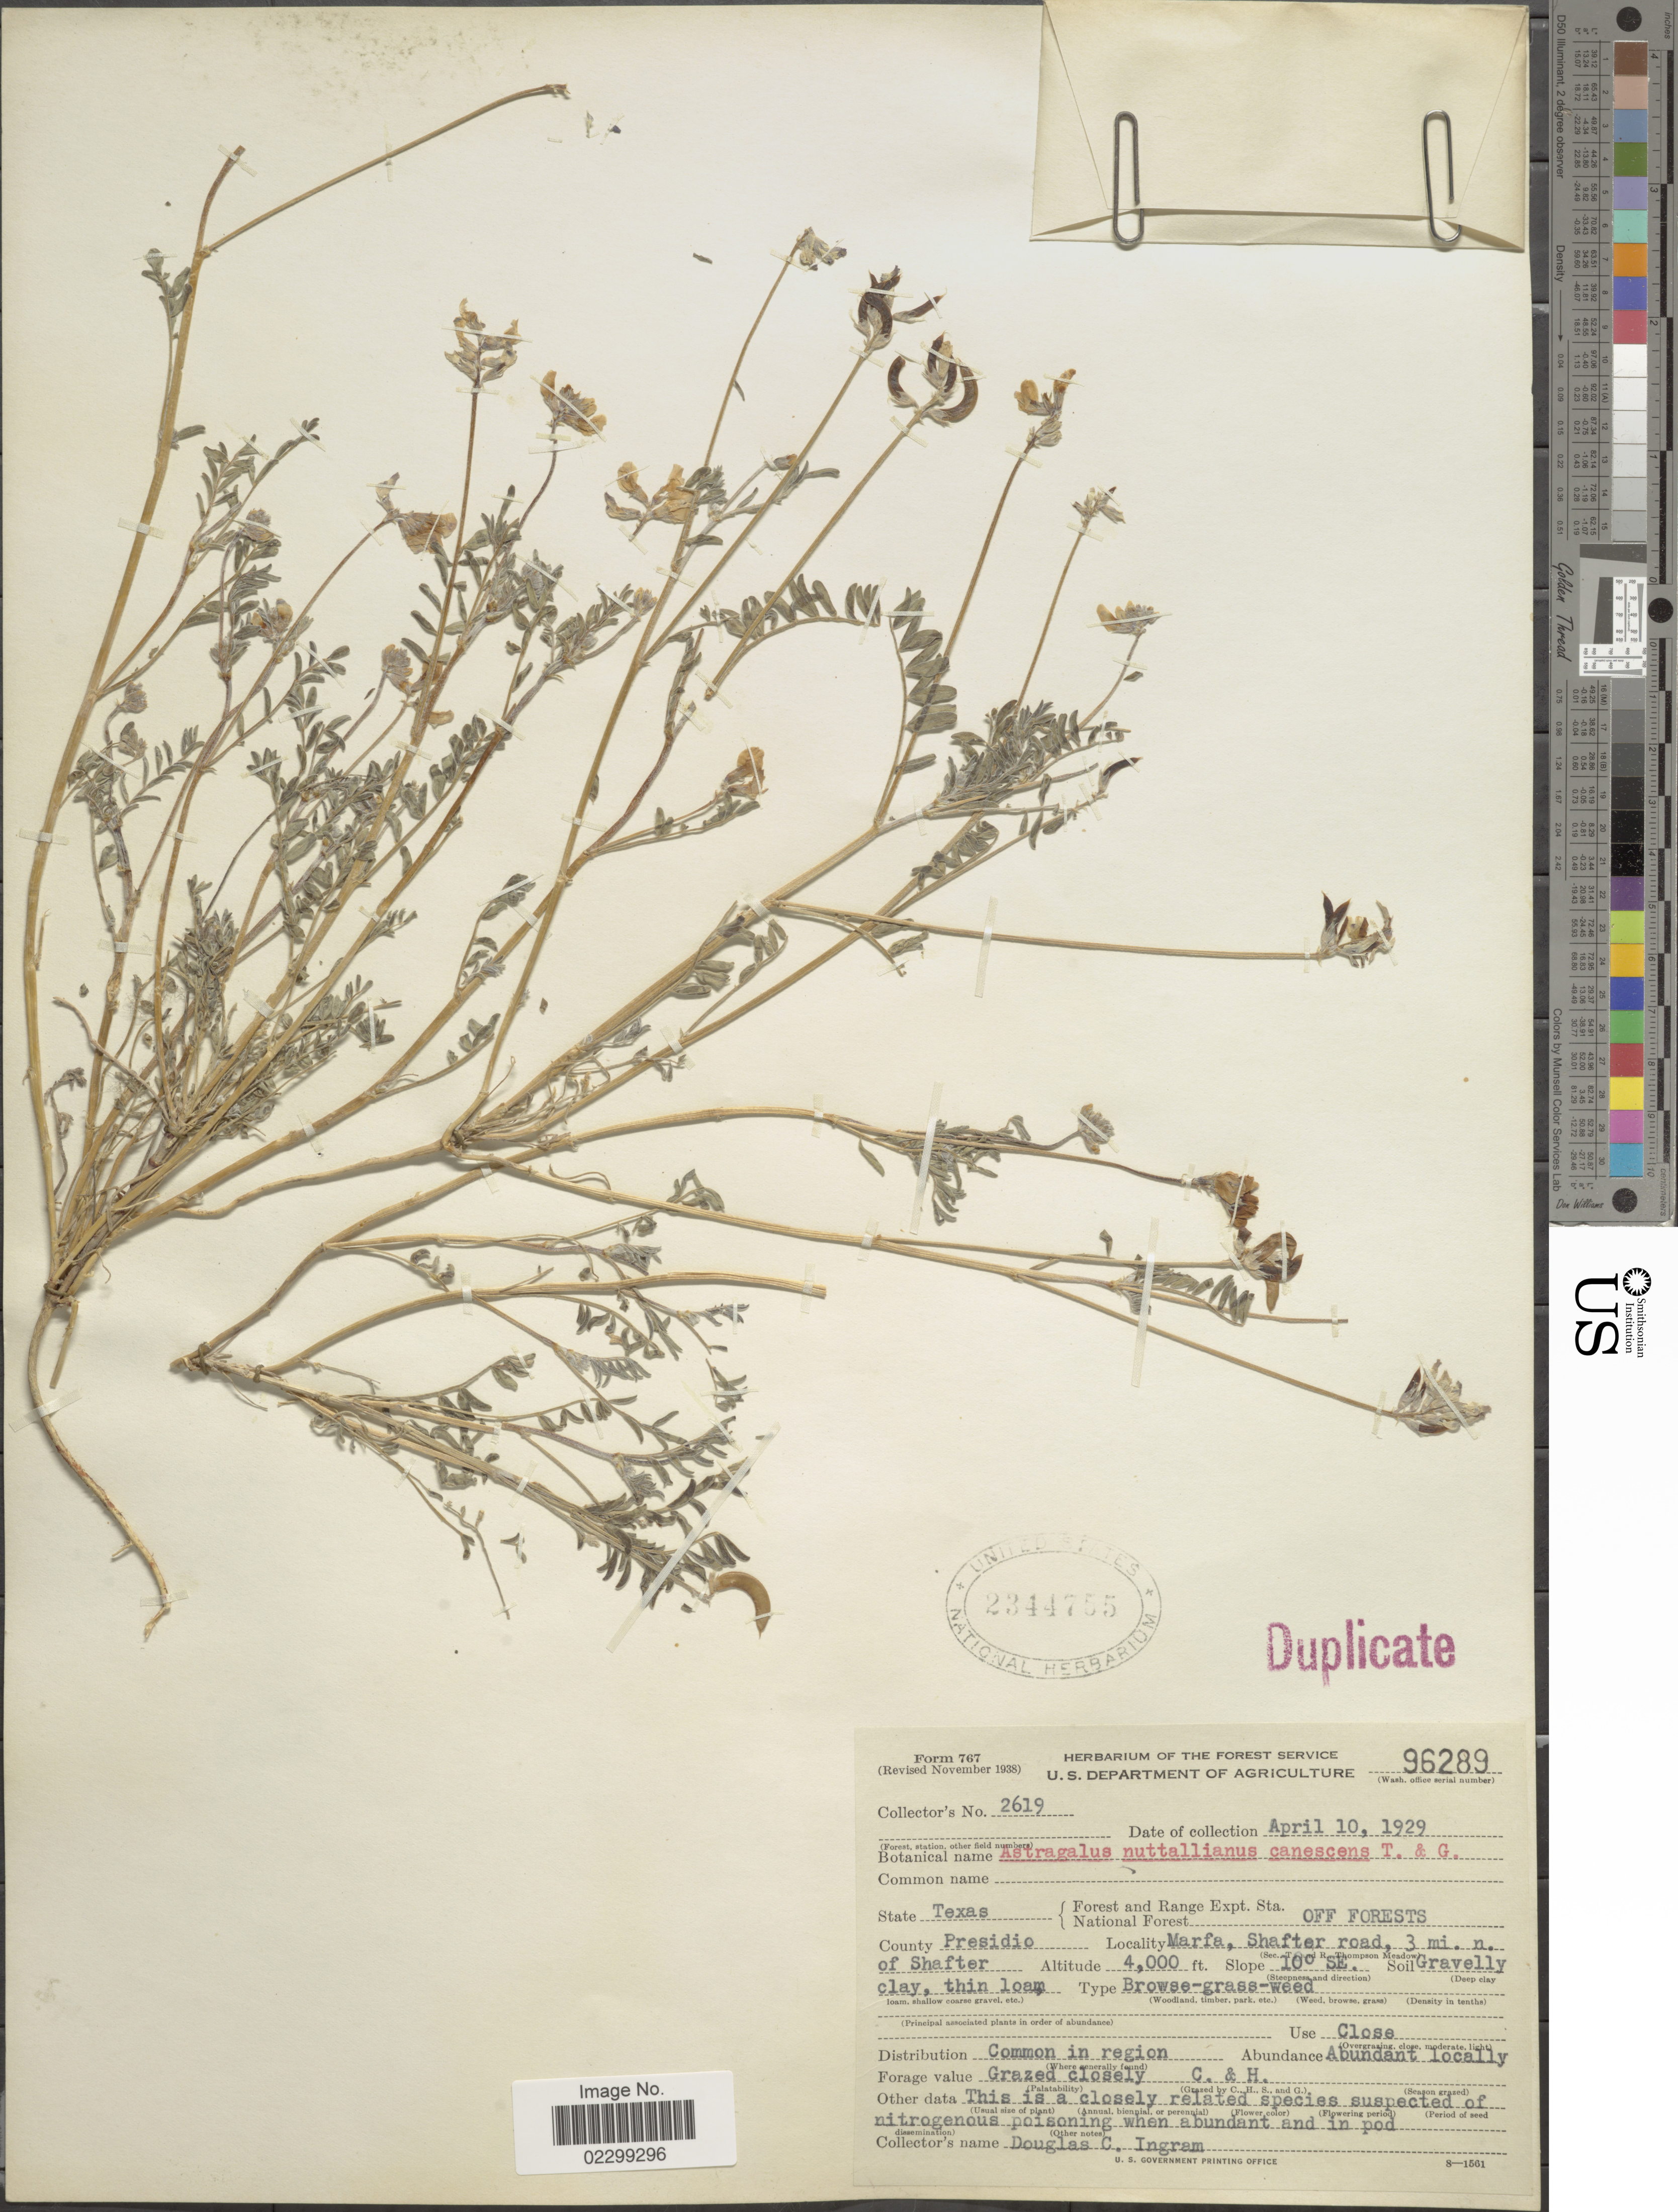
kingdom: Plantae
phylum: Tracheophyta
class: Magnoliopsida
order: Fabales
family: Fabaceae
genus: Astragalus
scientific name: Astragalus austrinus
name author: (Small) O.E. Schulz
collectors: D. C. Ingram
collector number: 2619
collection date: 1929-04-10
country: United States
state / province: Texas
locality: Off Forests, County Presidio, Marfa, Shafter road, 3 mi. n. of Shafter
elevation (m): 1219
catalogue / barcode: US 2344755